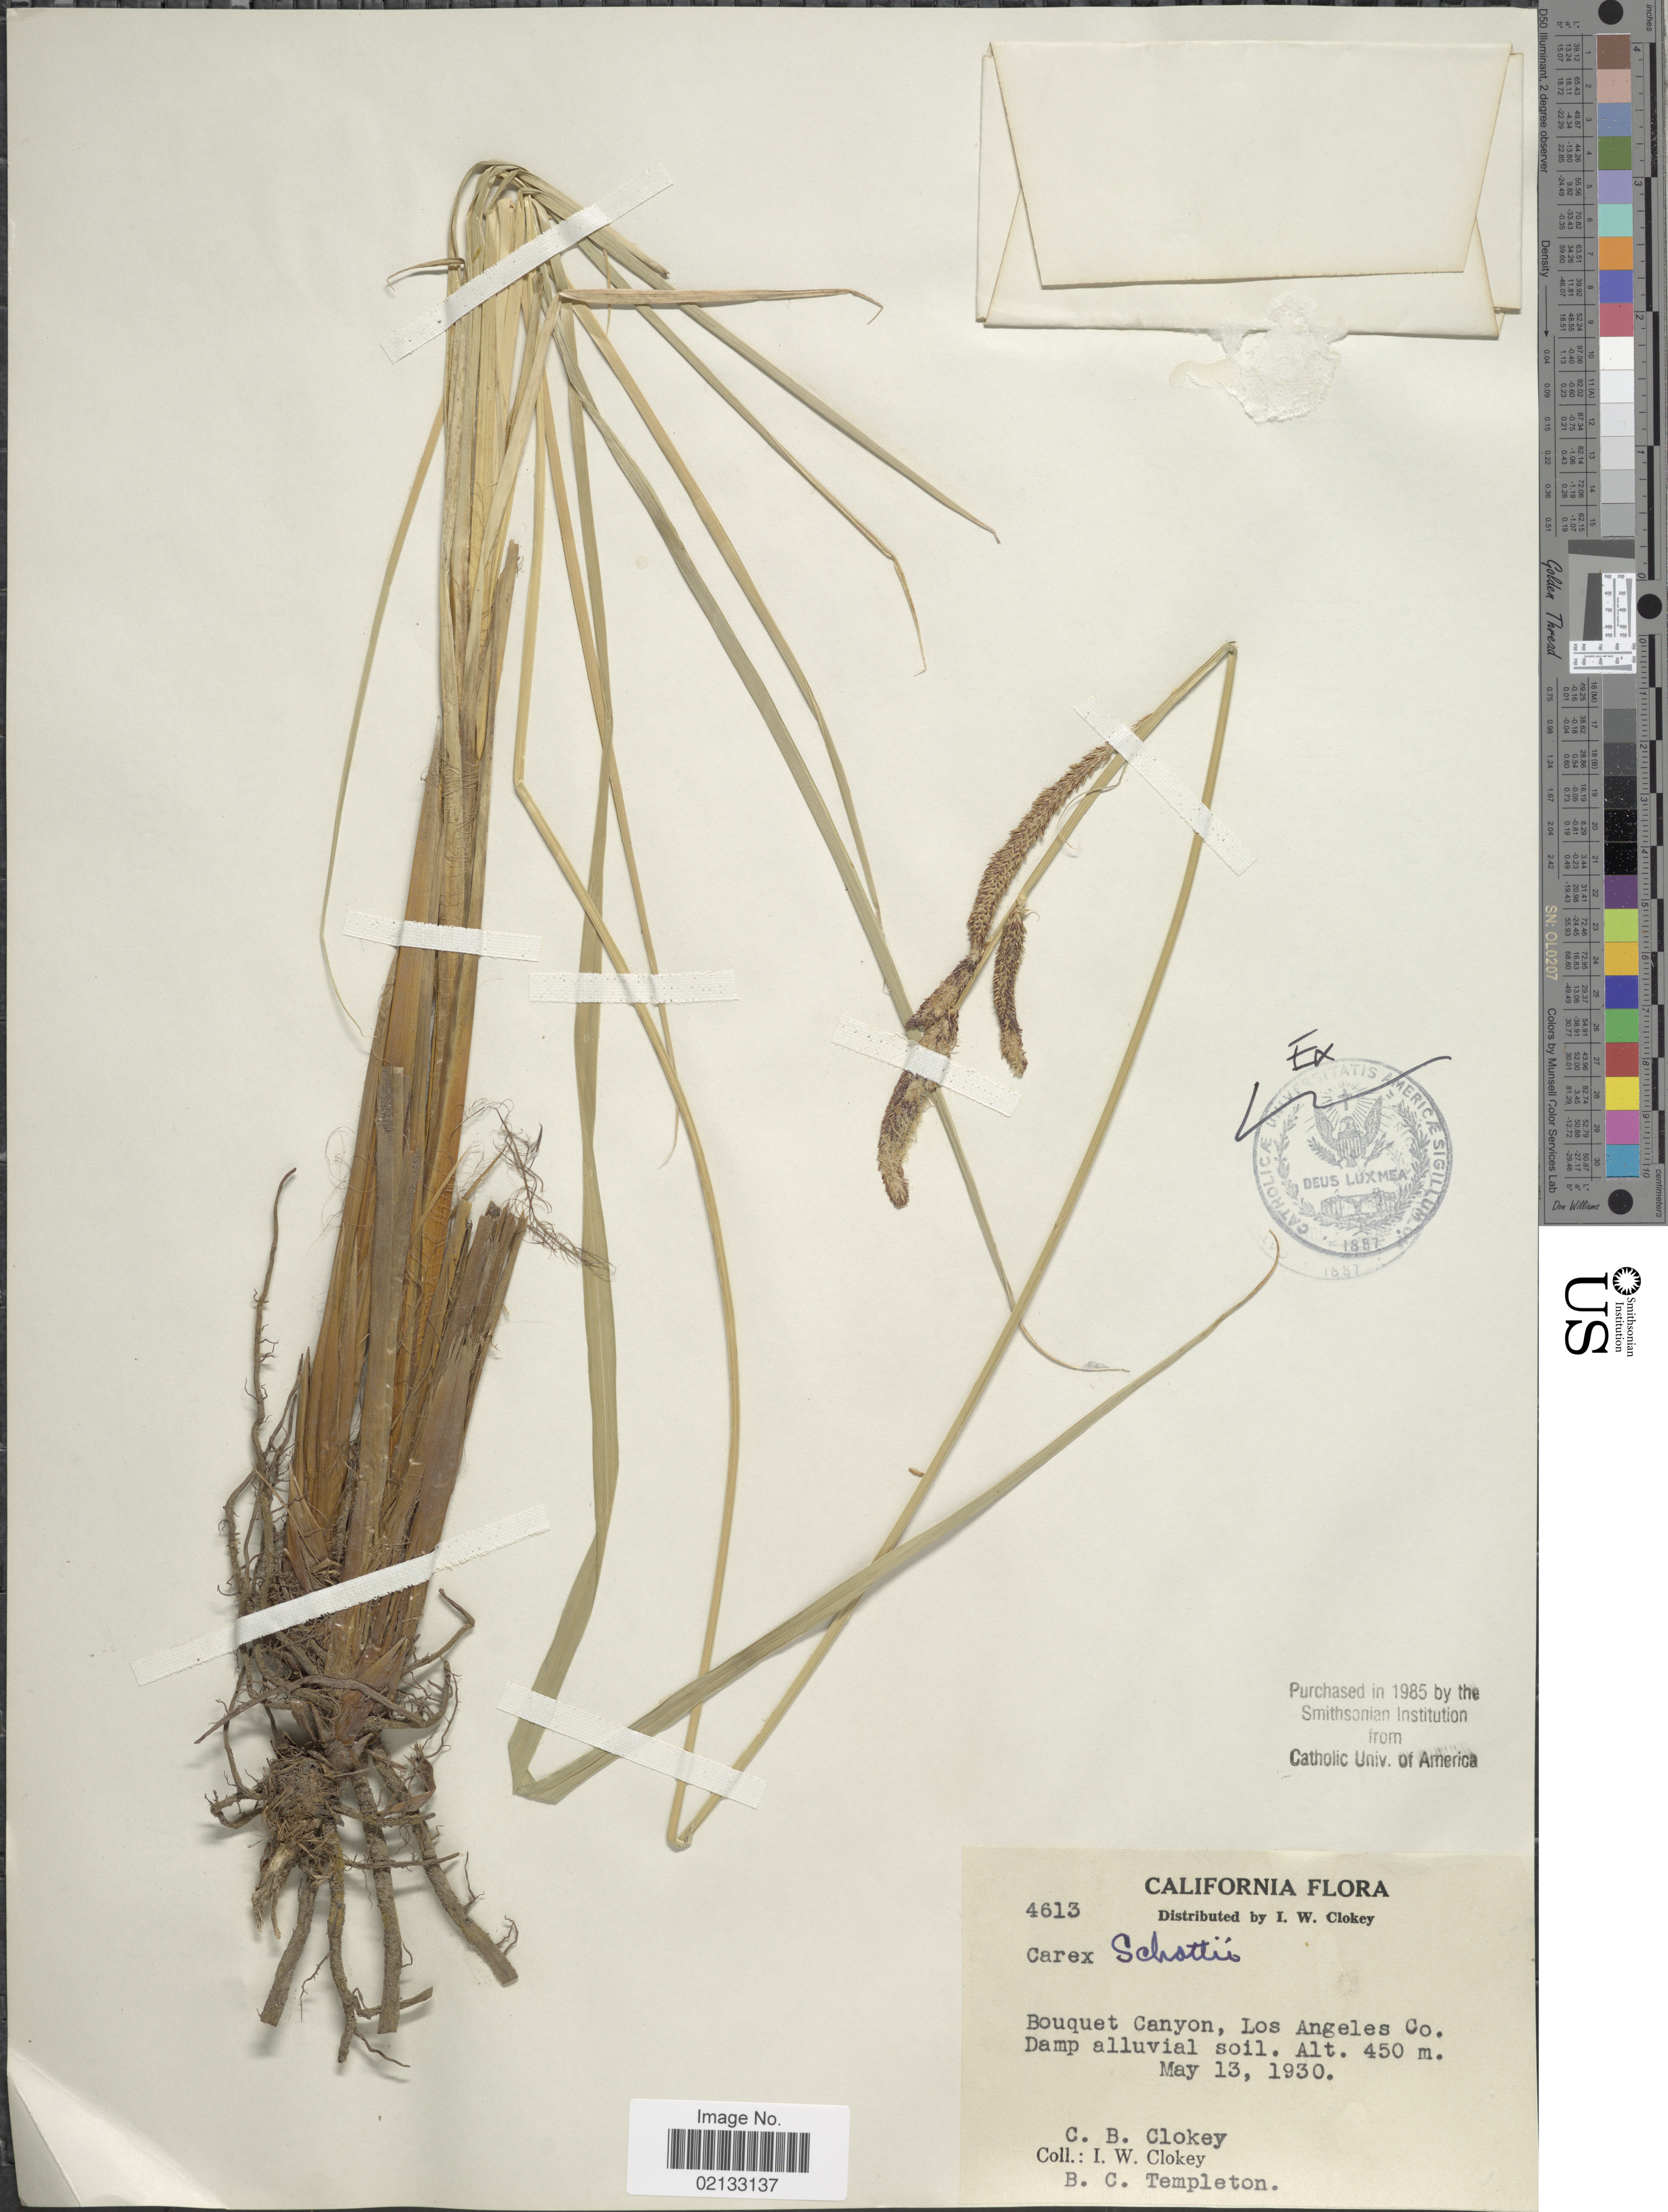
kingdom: Plantae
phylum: Tracheophyta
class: Liliopsida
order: Poales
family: Cyperaceae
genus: Carex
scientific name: Carex schottii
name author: Dewey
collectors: C. Clokey, I. W. Clokey & B. Templeton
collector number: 4613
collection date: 1930-05-13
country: United States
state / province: California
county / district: Los Angeles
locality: Bouquet Canyon, Los Angeles Co.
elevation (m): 450